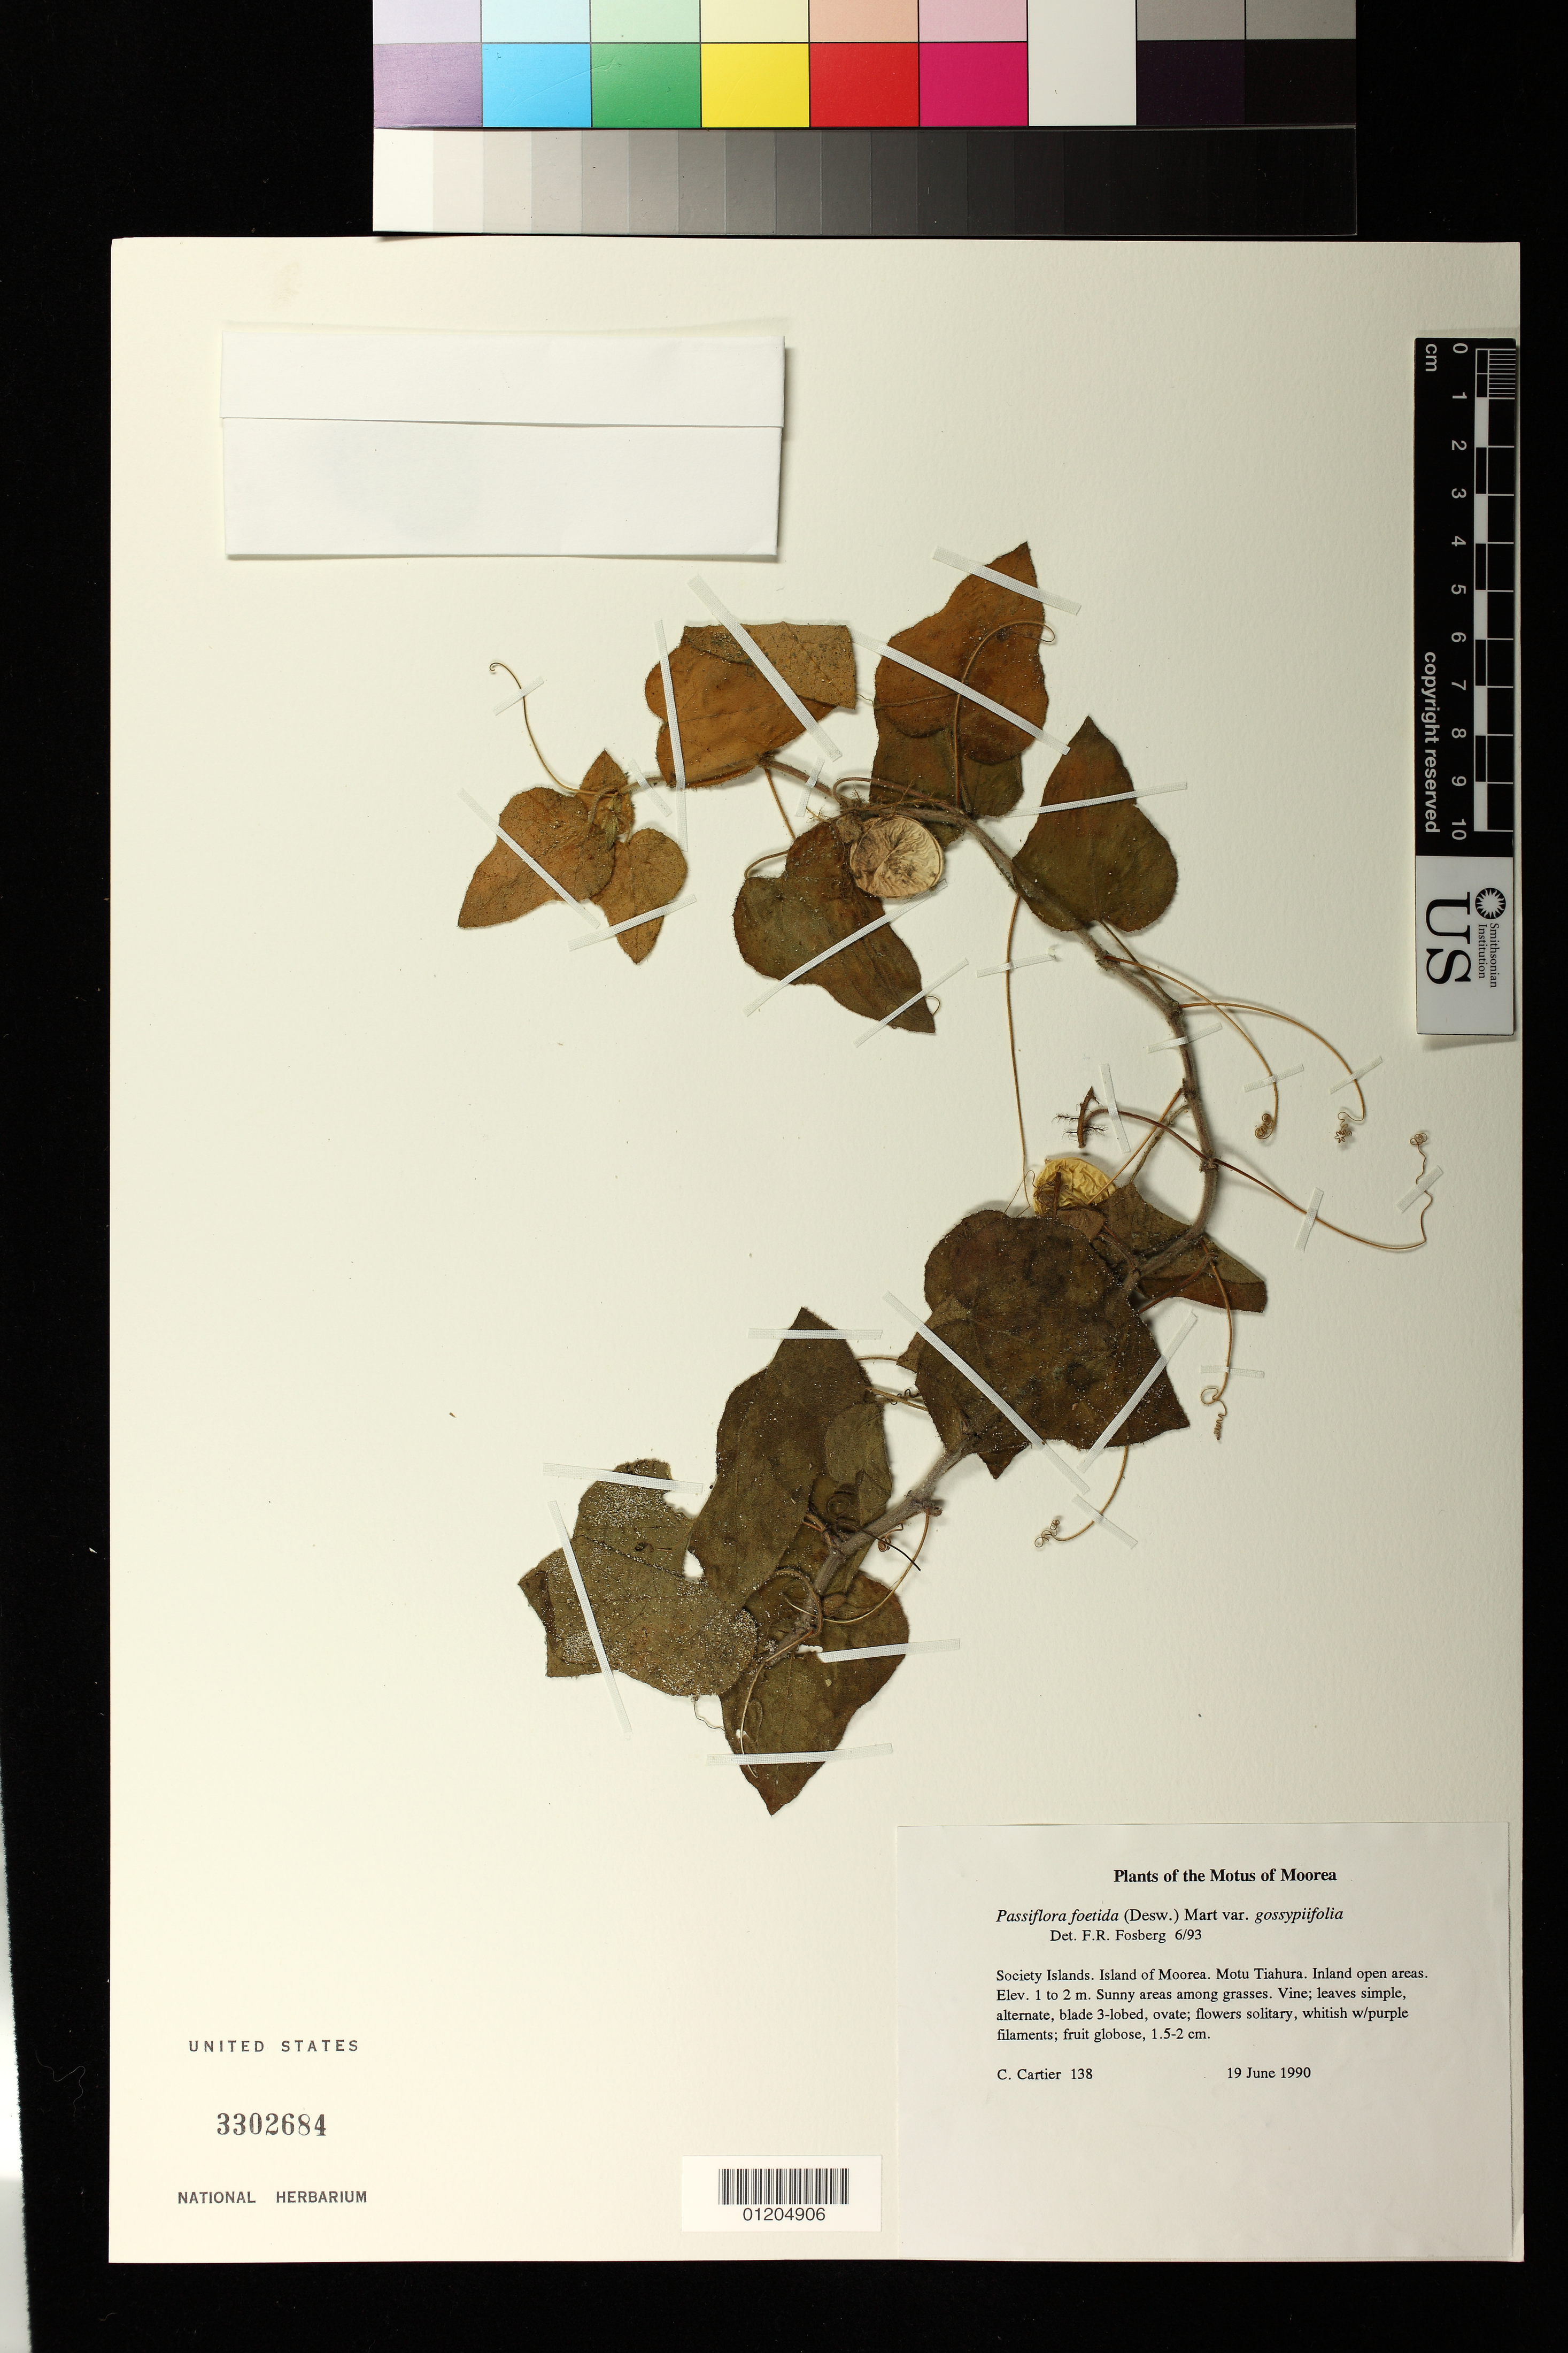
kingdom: Plantae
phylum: Tracheophyta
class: Magnoliopsida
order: Malpighiales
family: Passifloraceae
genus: Passiflora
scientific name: Passiflora foetida var. gossypiifolia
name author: (Desv.) Mast.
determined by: Fosberg, F. R.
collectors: C. Cartier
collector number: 138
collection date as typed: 19 Jun 1990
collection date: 1990-06-19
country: French Polynesia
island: Moorea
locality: Inland open area, Tiahura [Society Is.]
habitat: Sunny areas among grasses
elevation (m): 1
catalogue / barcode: US 3302684